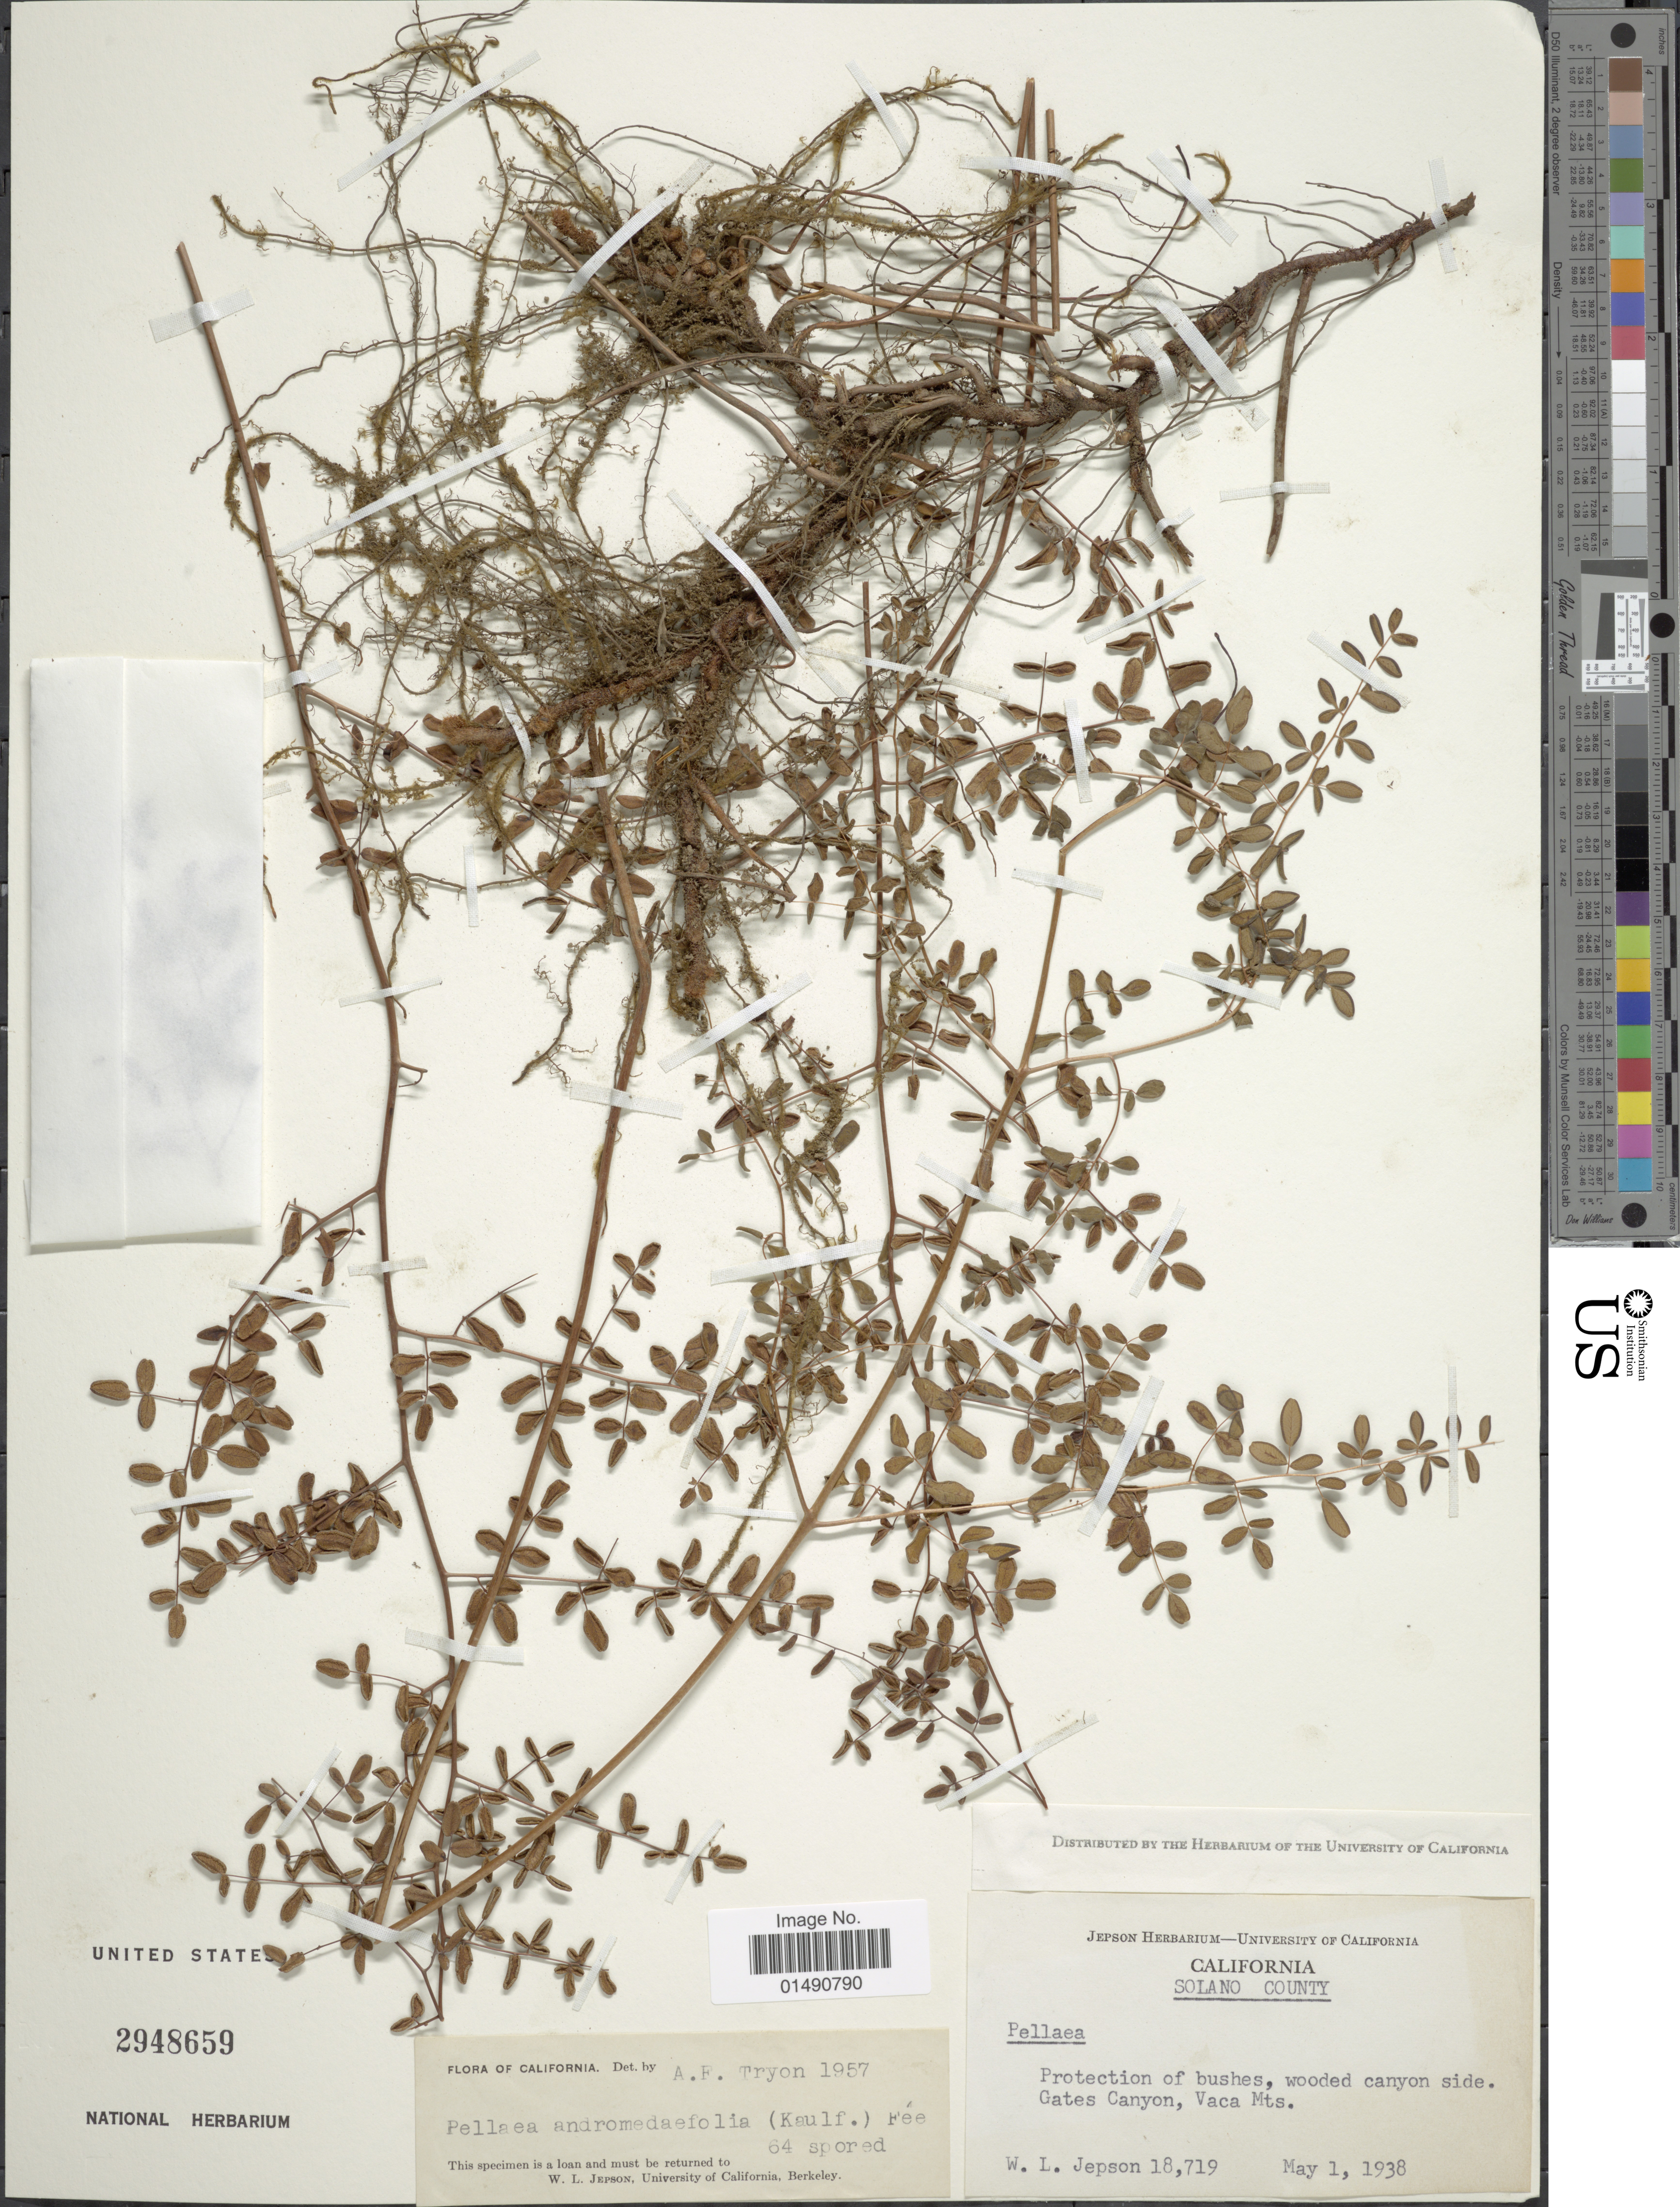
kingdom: Plantae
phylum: Tracheophyta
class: Polypodiopsida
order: Polypodiales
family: Pteridaceae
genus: Pellaea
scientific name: Pellaea andromedifolia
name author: (Kaulf.) Fée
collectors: W. L. Jepson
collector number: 18719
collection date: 1938-05-01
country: United States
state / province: California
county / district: Solano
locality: Solano County, Protection of bushes, wooded canyon side, Gates Canyon, Vaca Mts.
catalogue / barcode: US 2948659